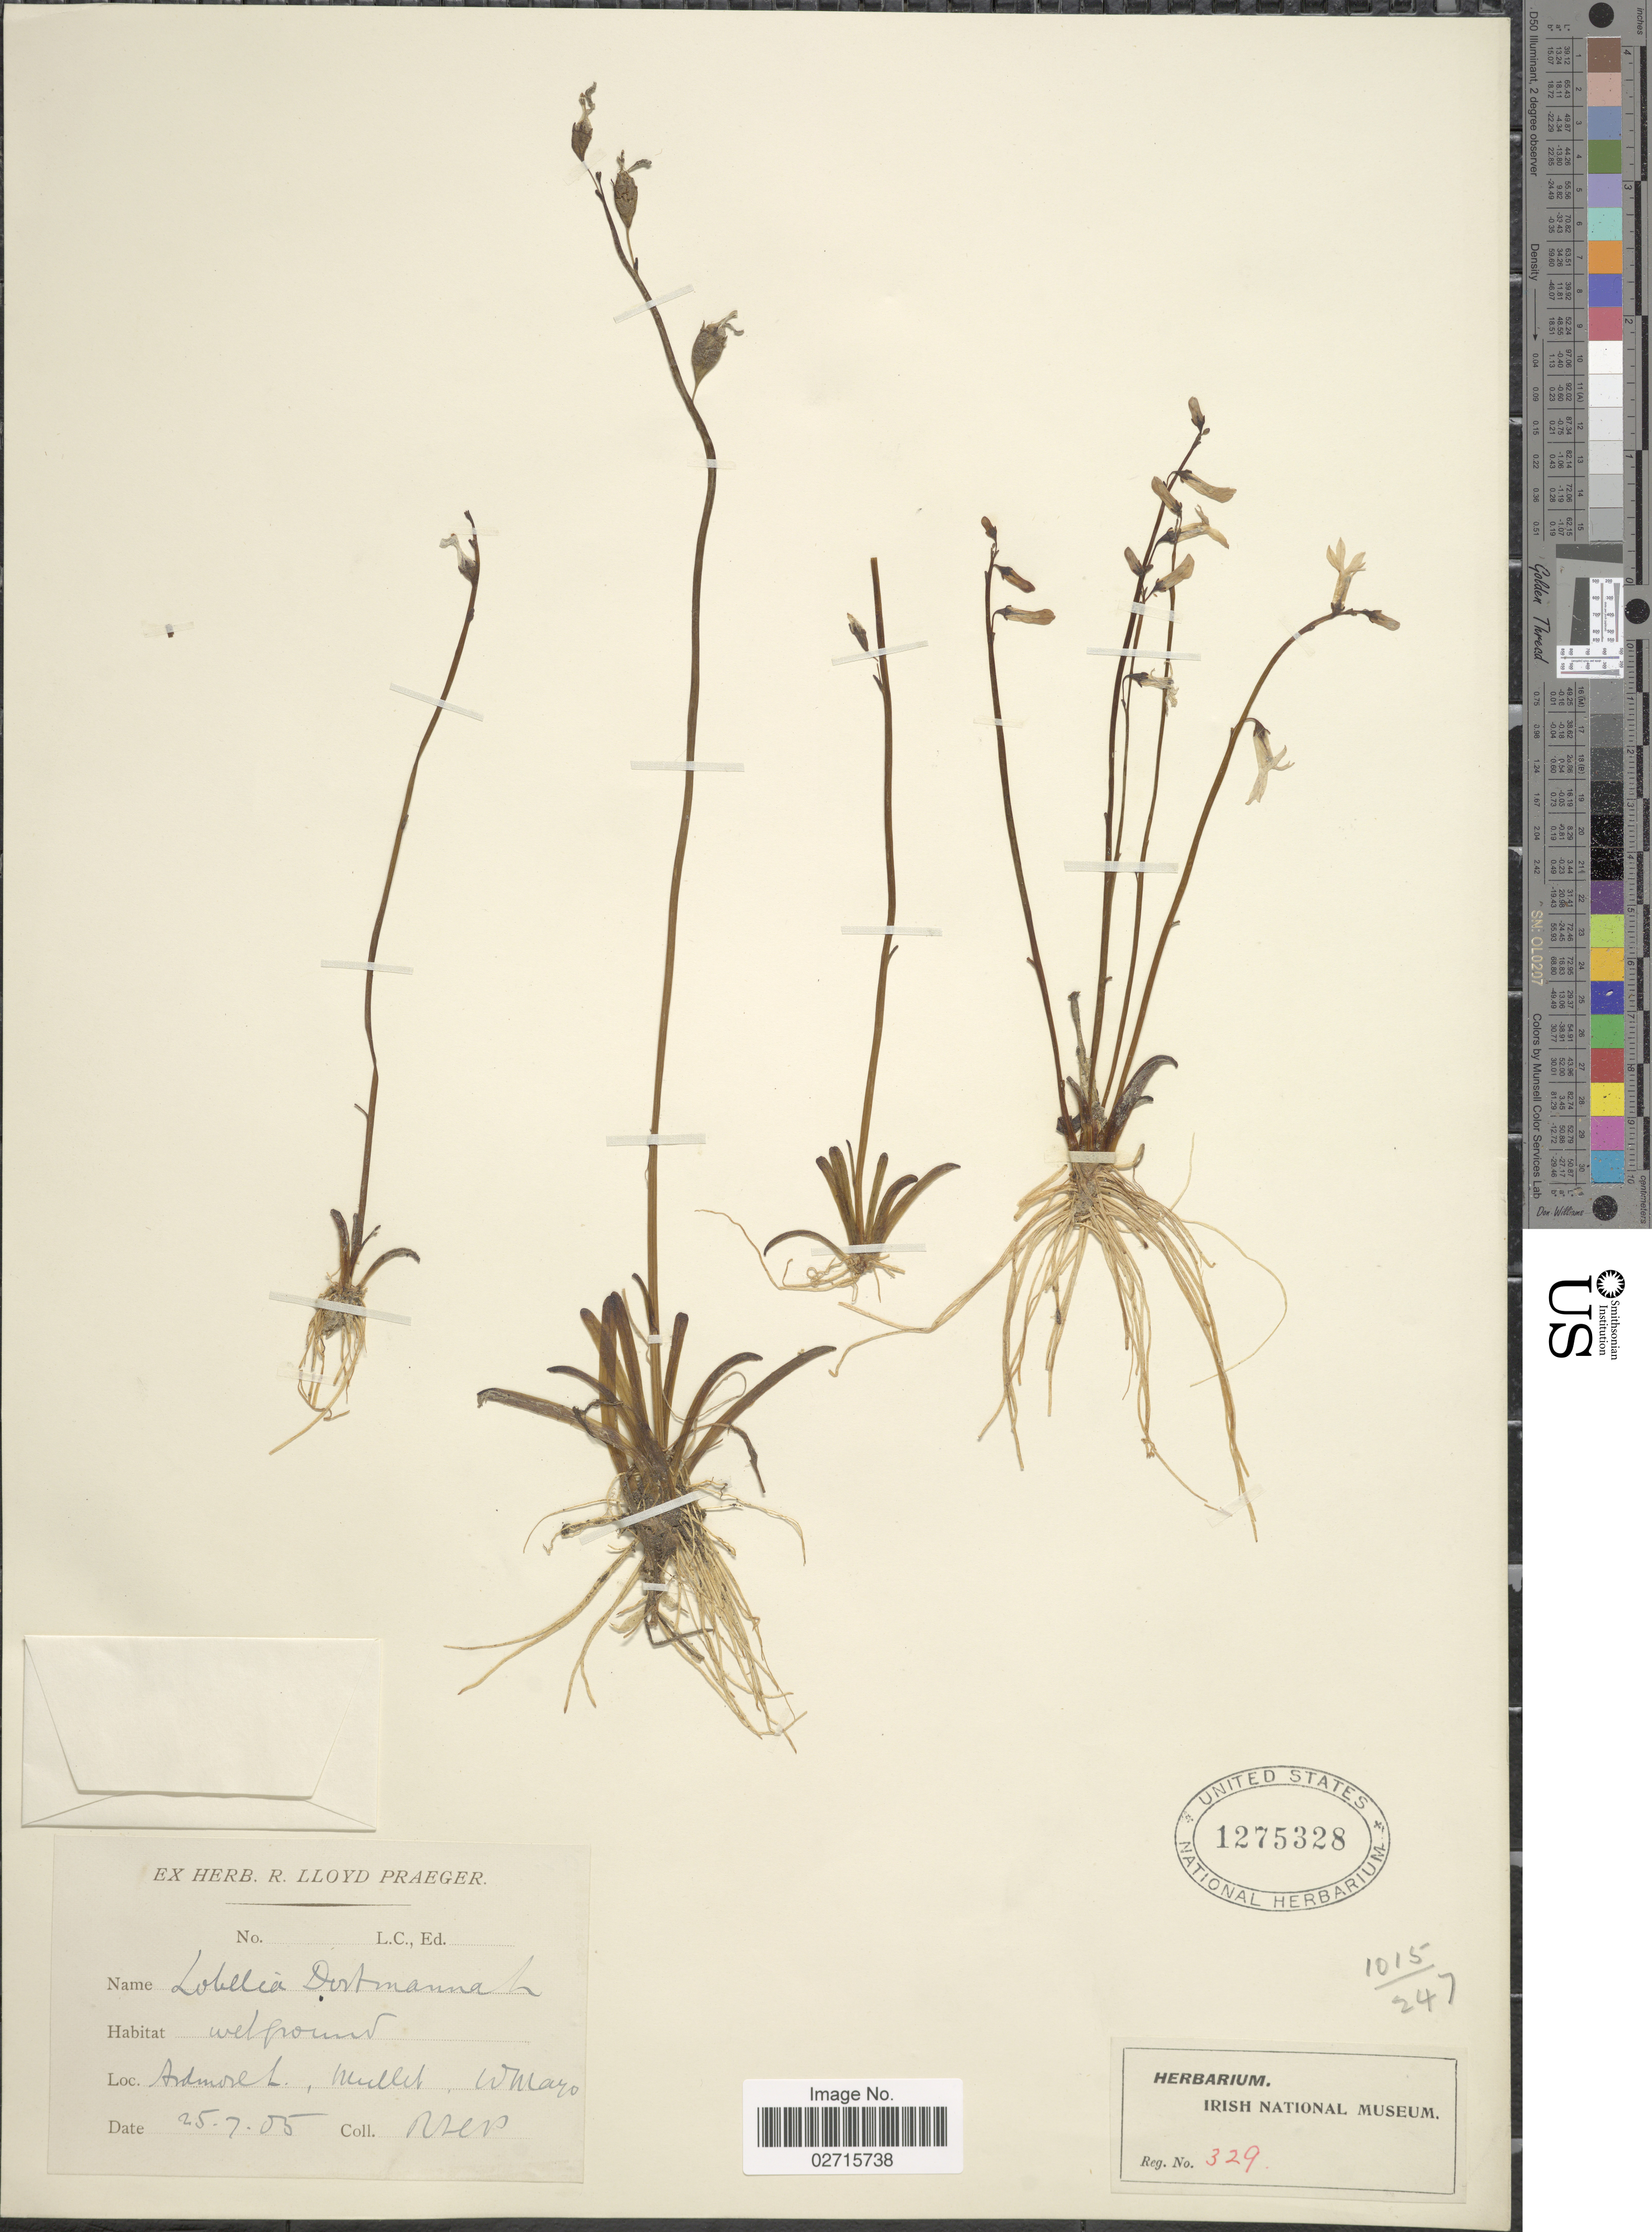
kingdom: Plantae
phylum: Tracheophyta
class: Magnoliopsida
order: Asterales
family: Campanulaceae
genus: Lobelia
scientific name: Lobelia dortmanna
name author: L.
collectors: R. Praeger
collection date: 1905-07-25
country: Ireland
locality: Ardmoreh, Mullet, W. Mayo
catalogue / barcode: US 1275328